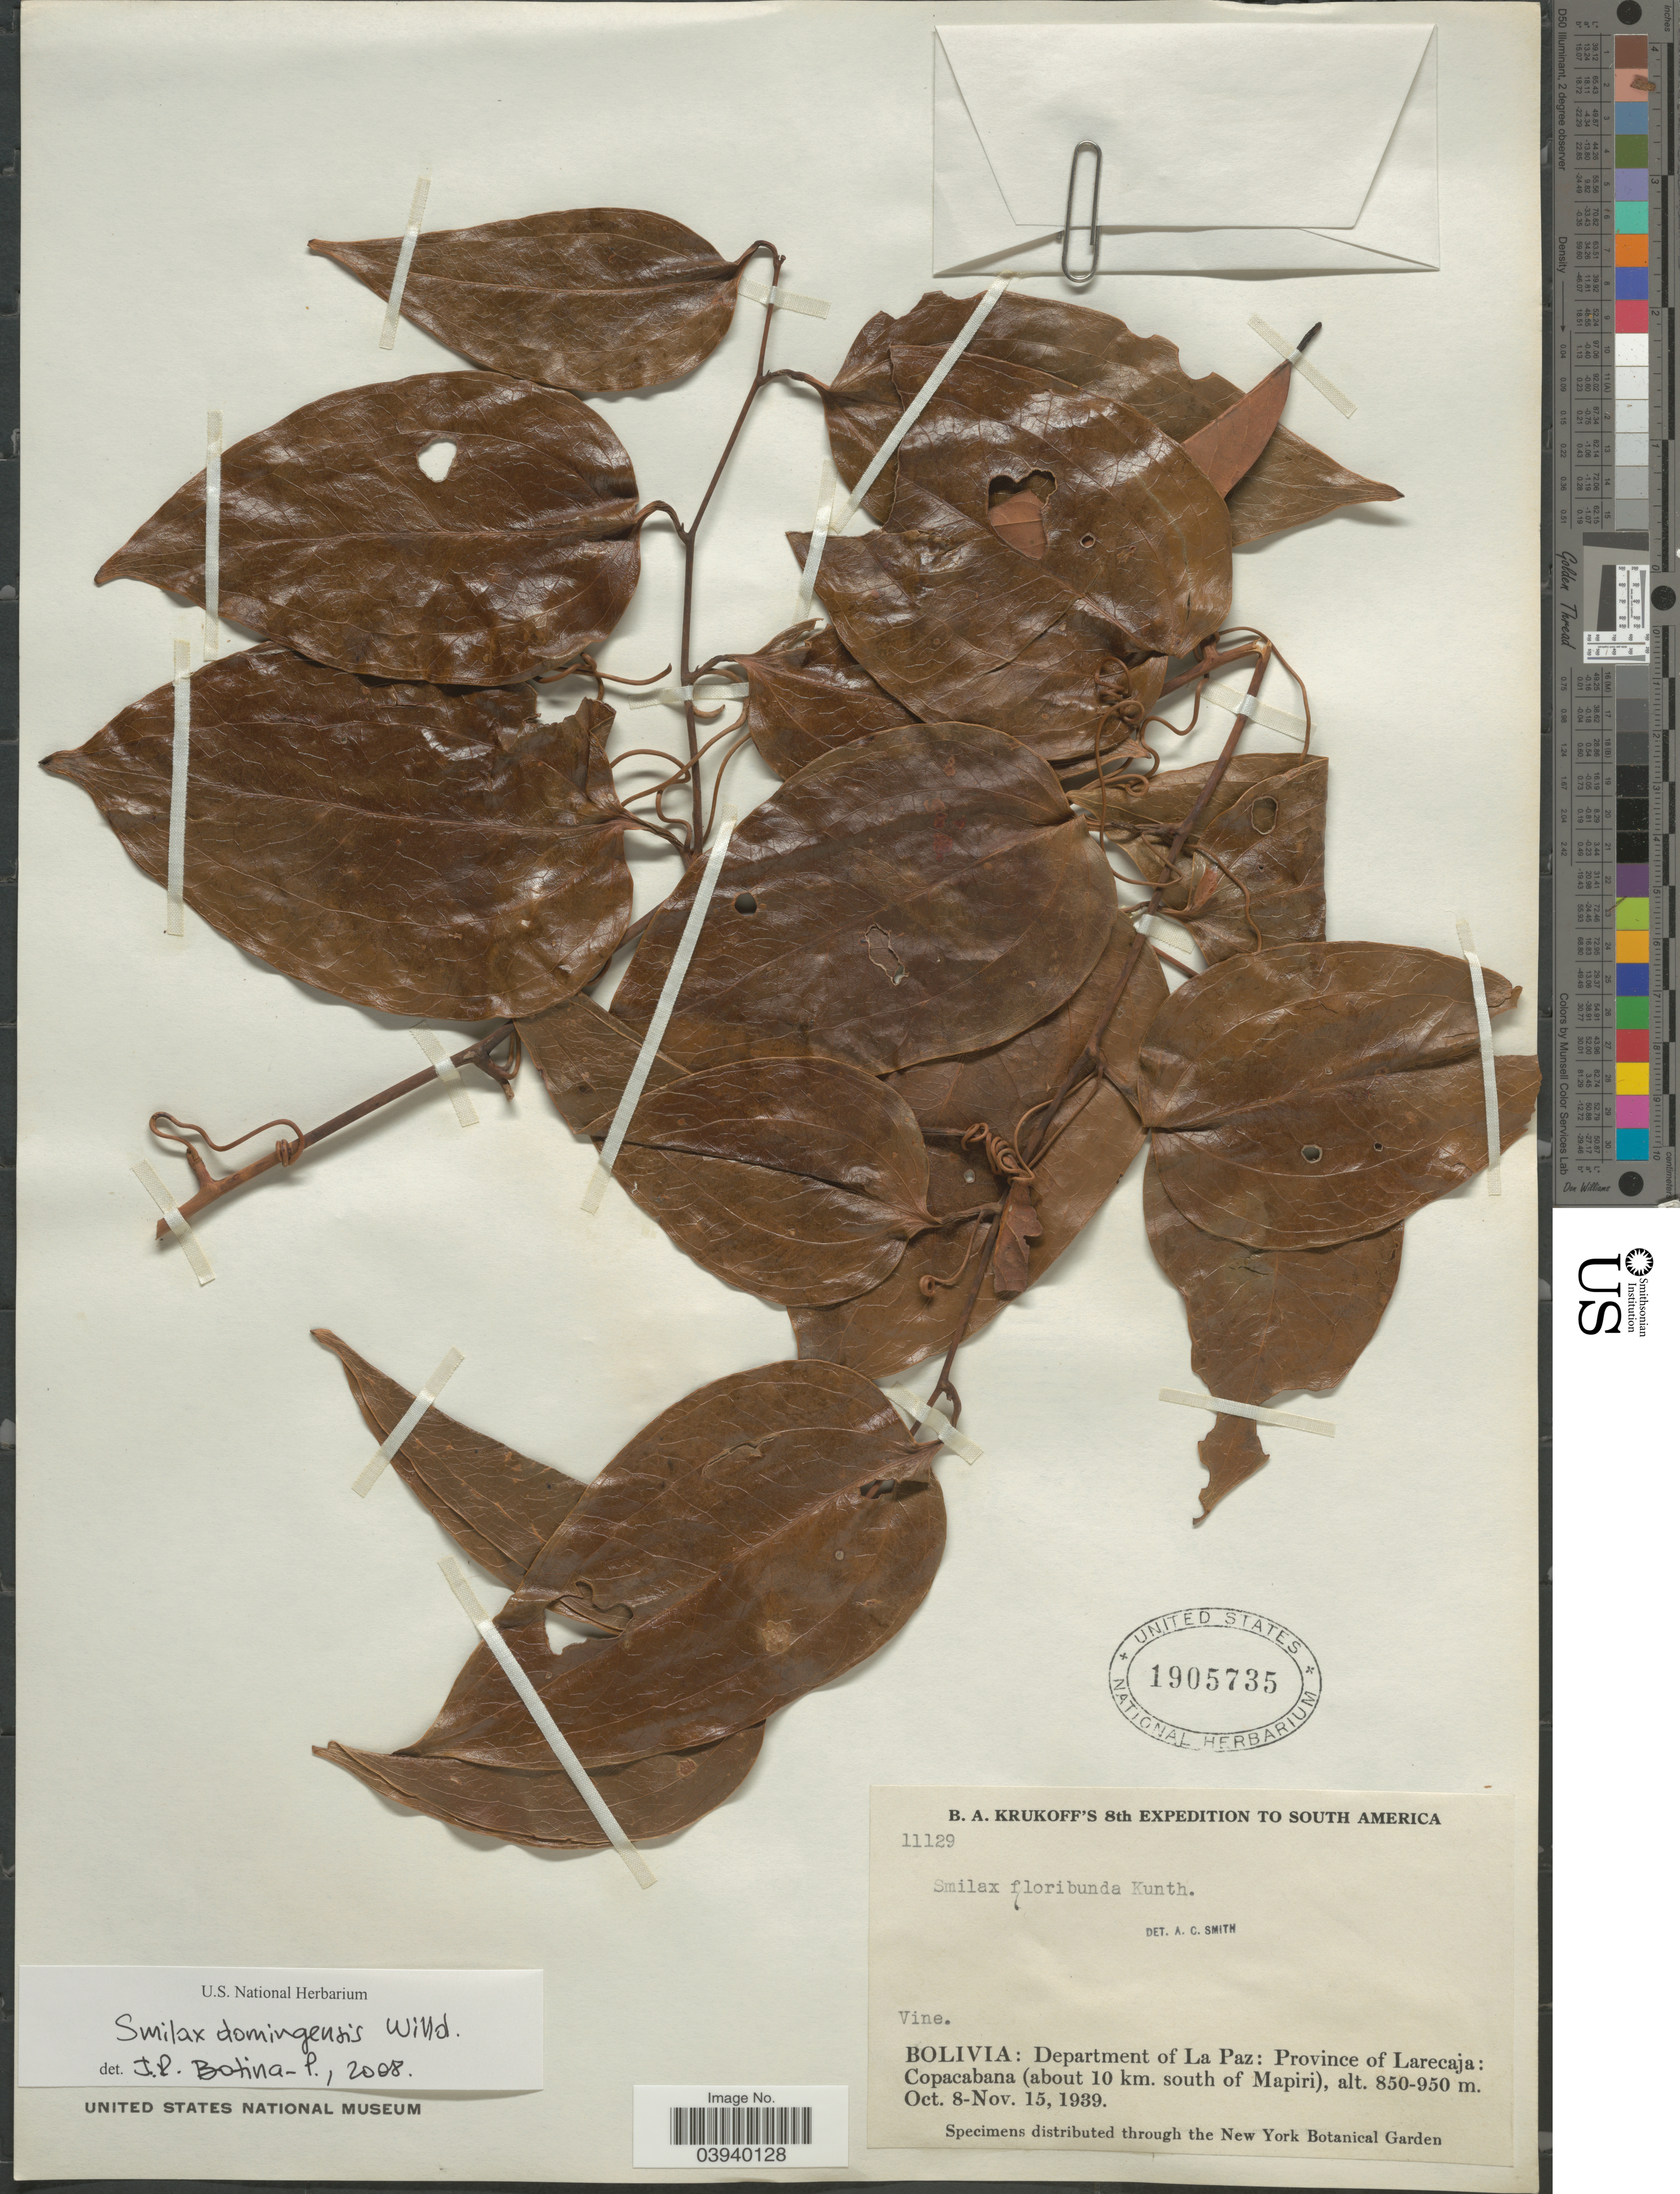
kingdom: Plantae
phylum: Tracheophyta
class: Liliopsida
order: Liliales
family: Smilacaceae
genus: Smilax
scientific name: Smilax domingensis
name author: Willd.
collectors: B. A. Krukoff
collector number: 11129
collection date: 1939-11-08/1939-11-15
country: Bolivia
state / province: La Paz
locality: Department of La Paz: Province of Larecaja: Copacabana (about 10 km. south of Mapiri).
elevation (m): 850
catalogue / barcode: US 1905735